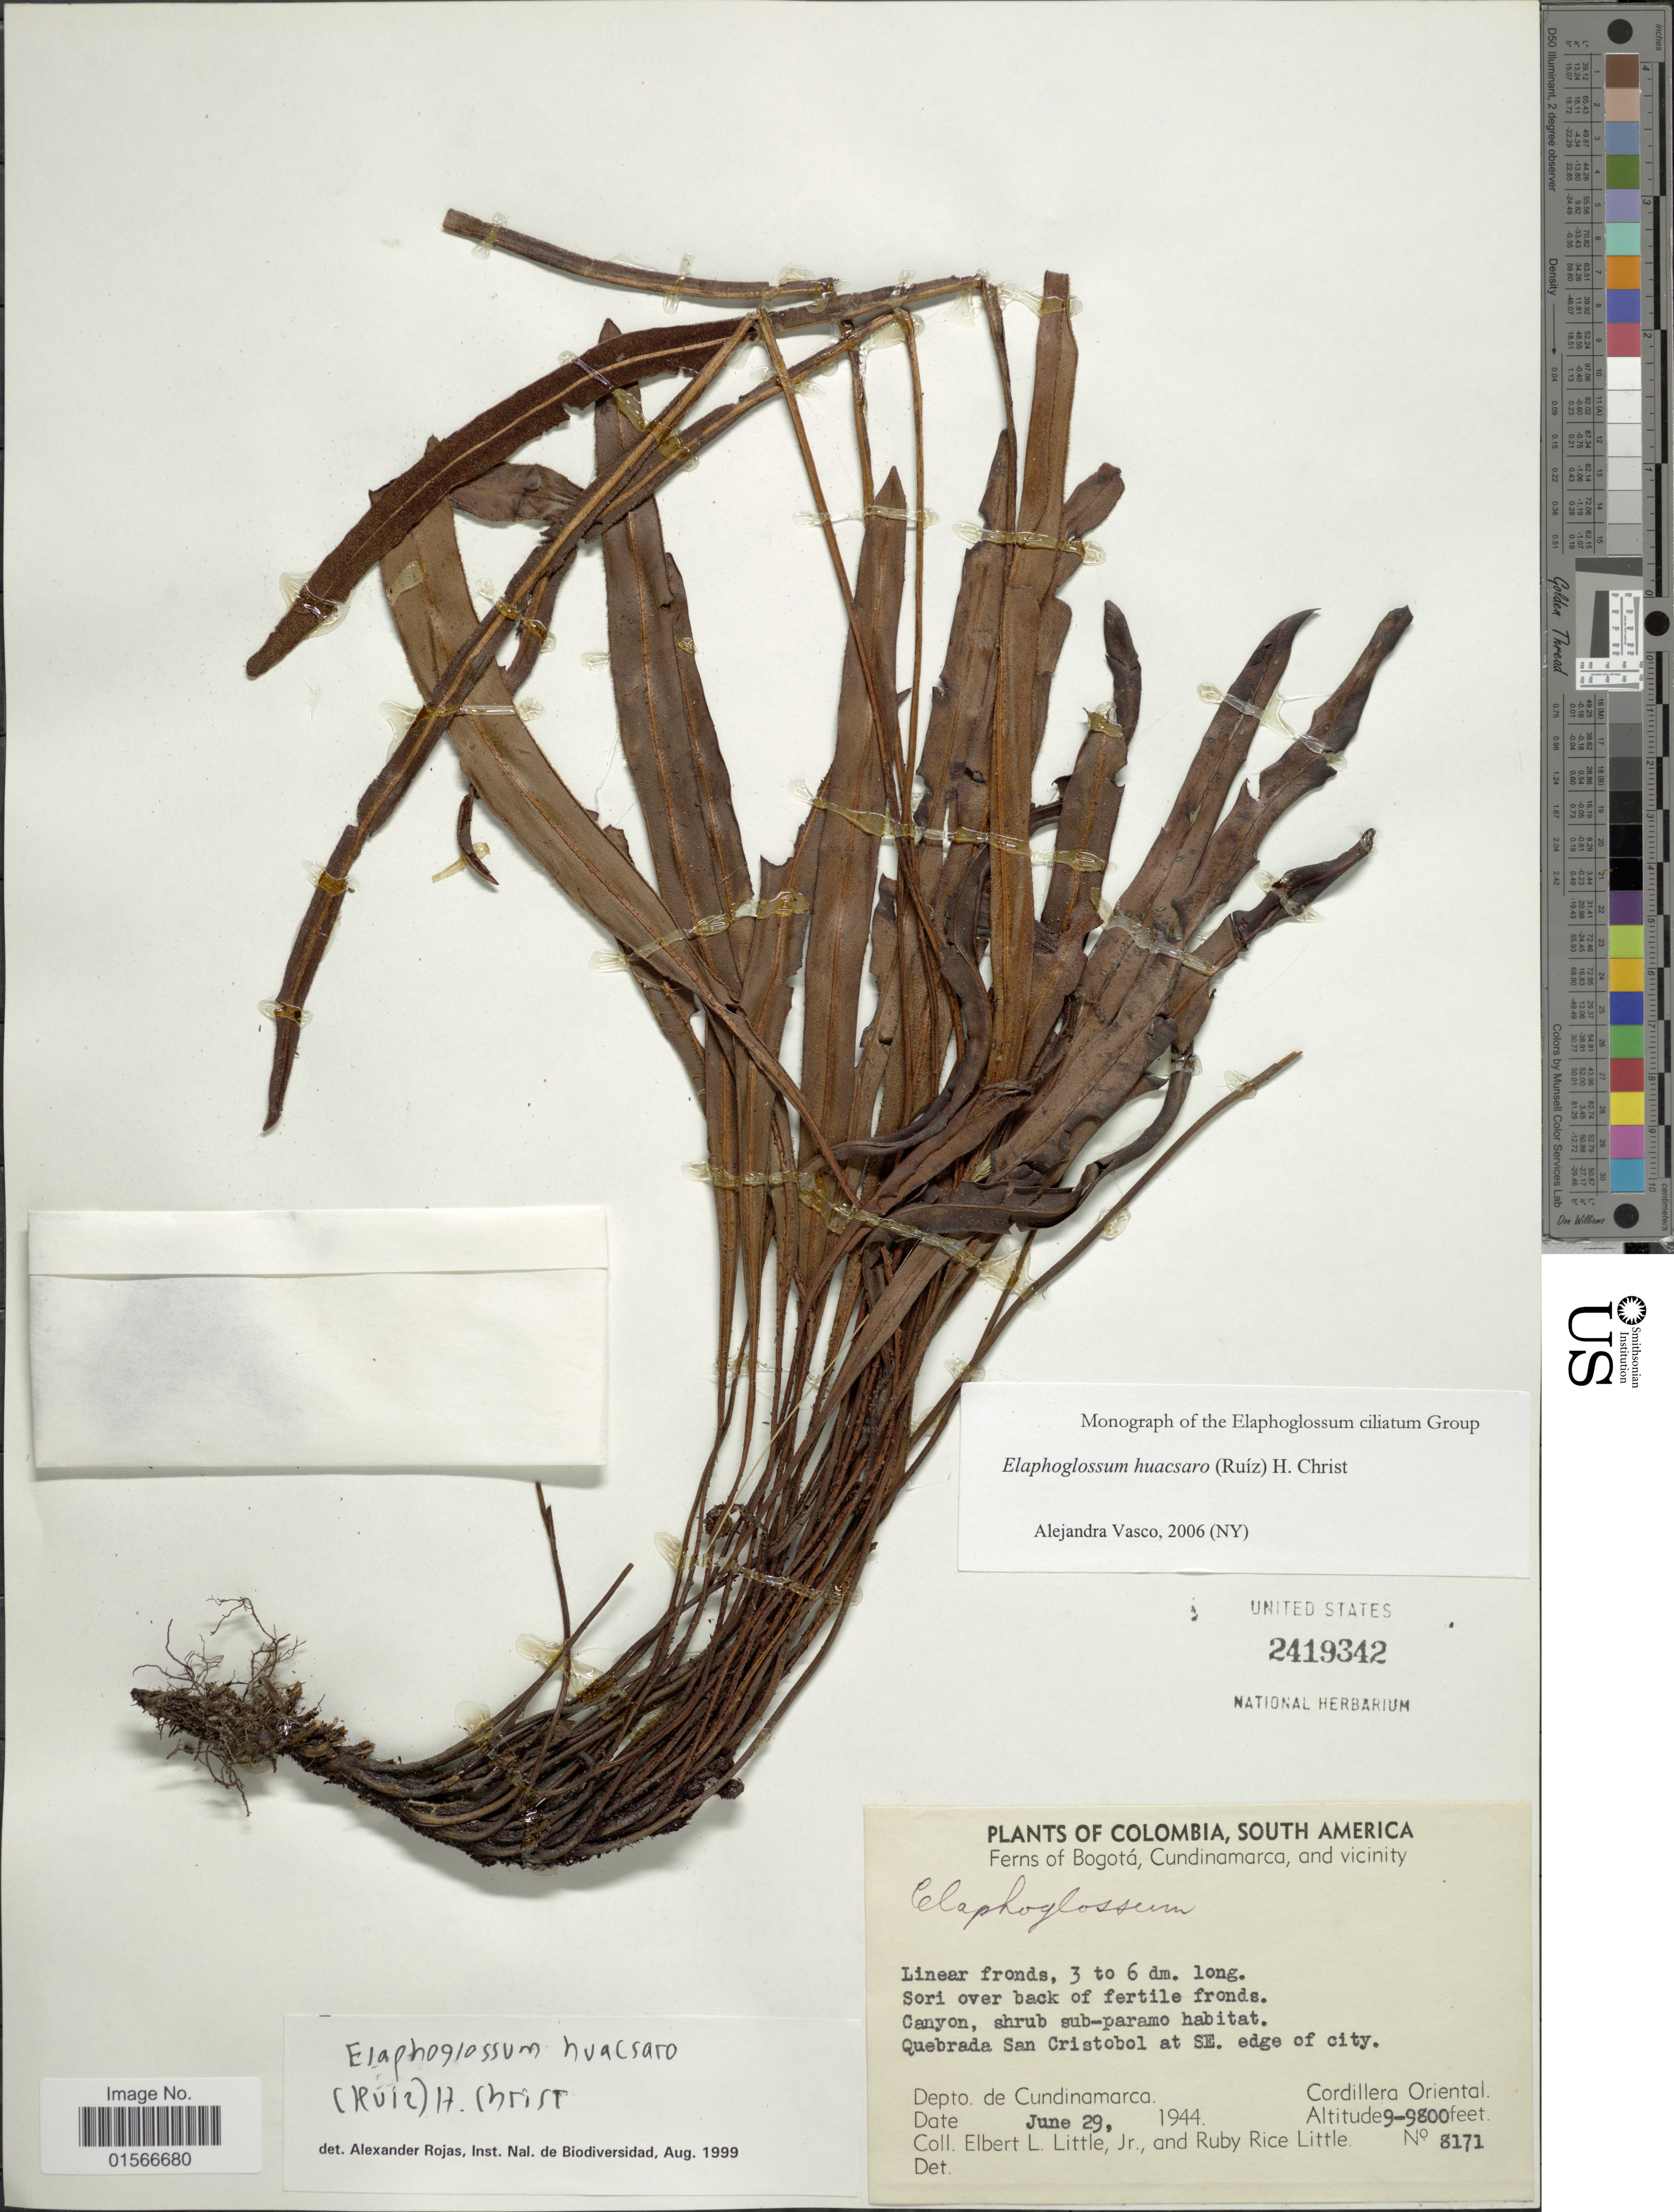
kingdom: Plantae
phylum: Tracheophyta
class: Polypodiopsida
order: Polypodiales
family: Dryopteridaceae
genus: Elaphoglossum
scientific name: Elaphoglossum huacsaro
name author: (Ruiz) Christ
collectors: E. L. Little & R. R. Little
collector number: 8171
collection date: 1944-06-29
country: Colombia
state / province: Cundinamarca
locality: Ferns of Bogotá,a nd vicinity, Quebrada San Cristobal at SE edge of city, Depto de Cundinamarca, Cordillera Oriental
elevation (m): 2743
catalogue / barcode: US 2419342